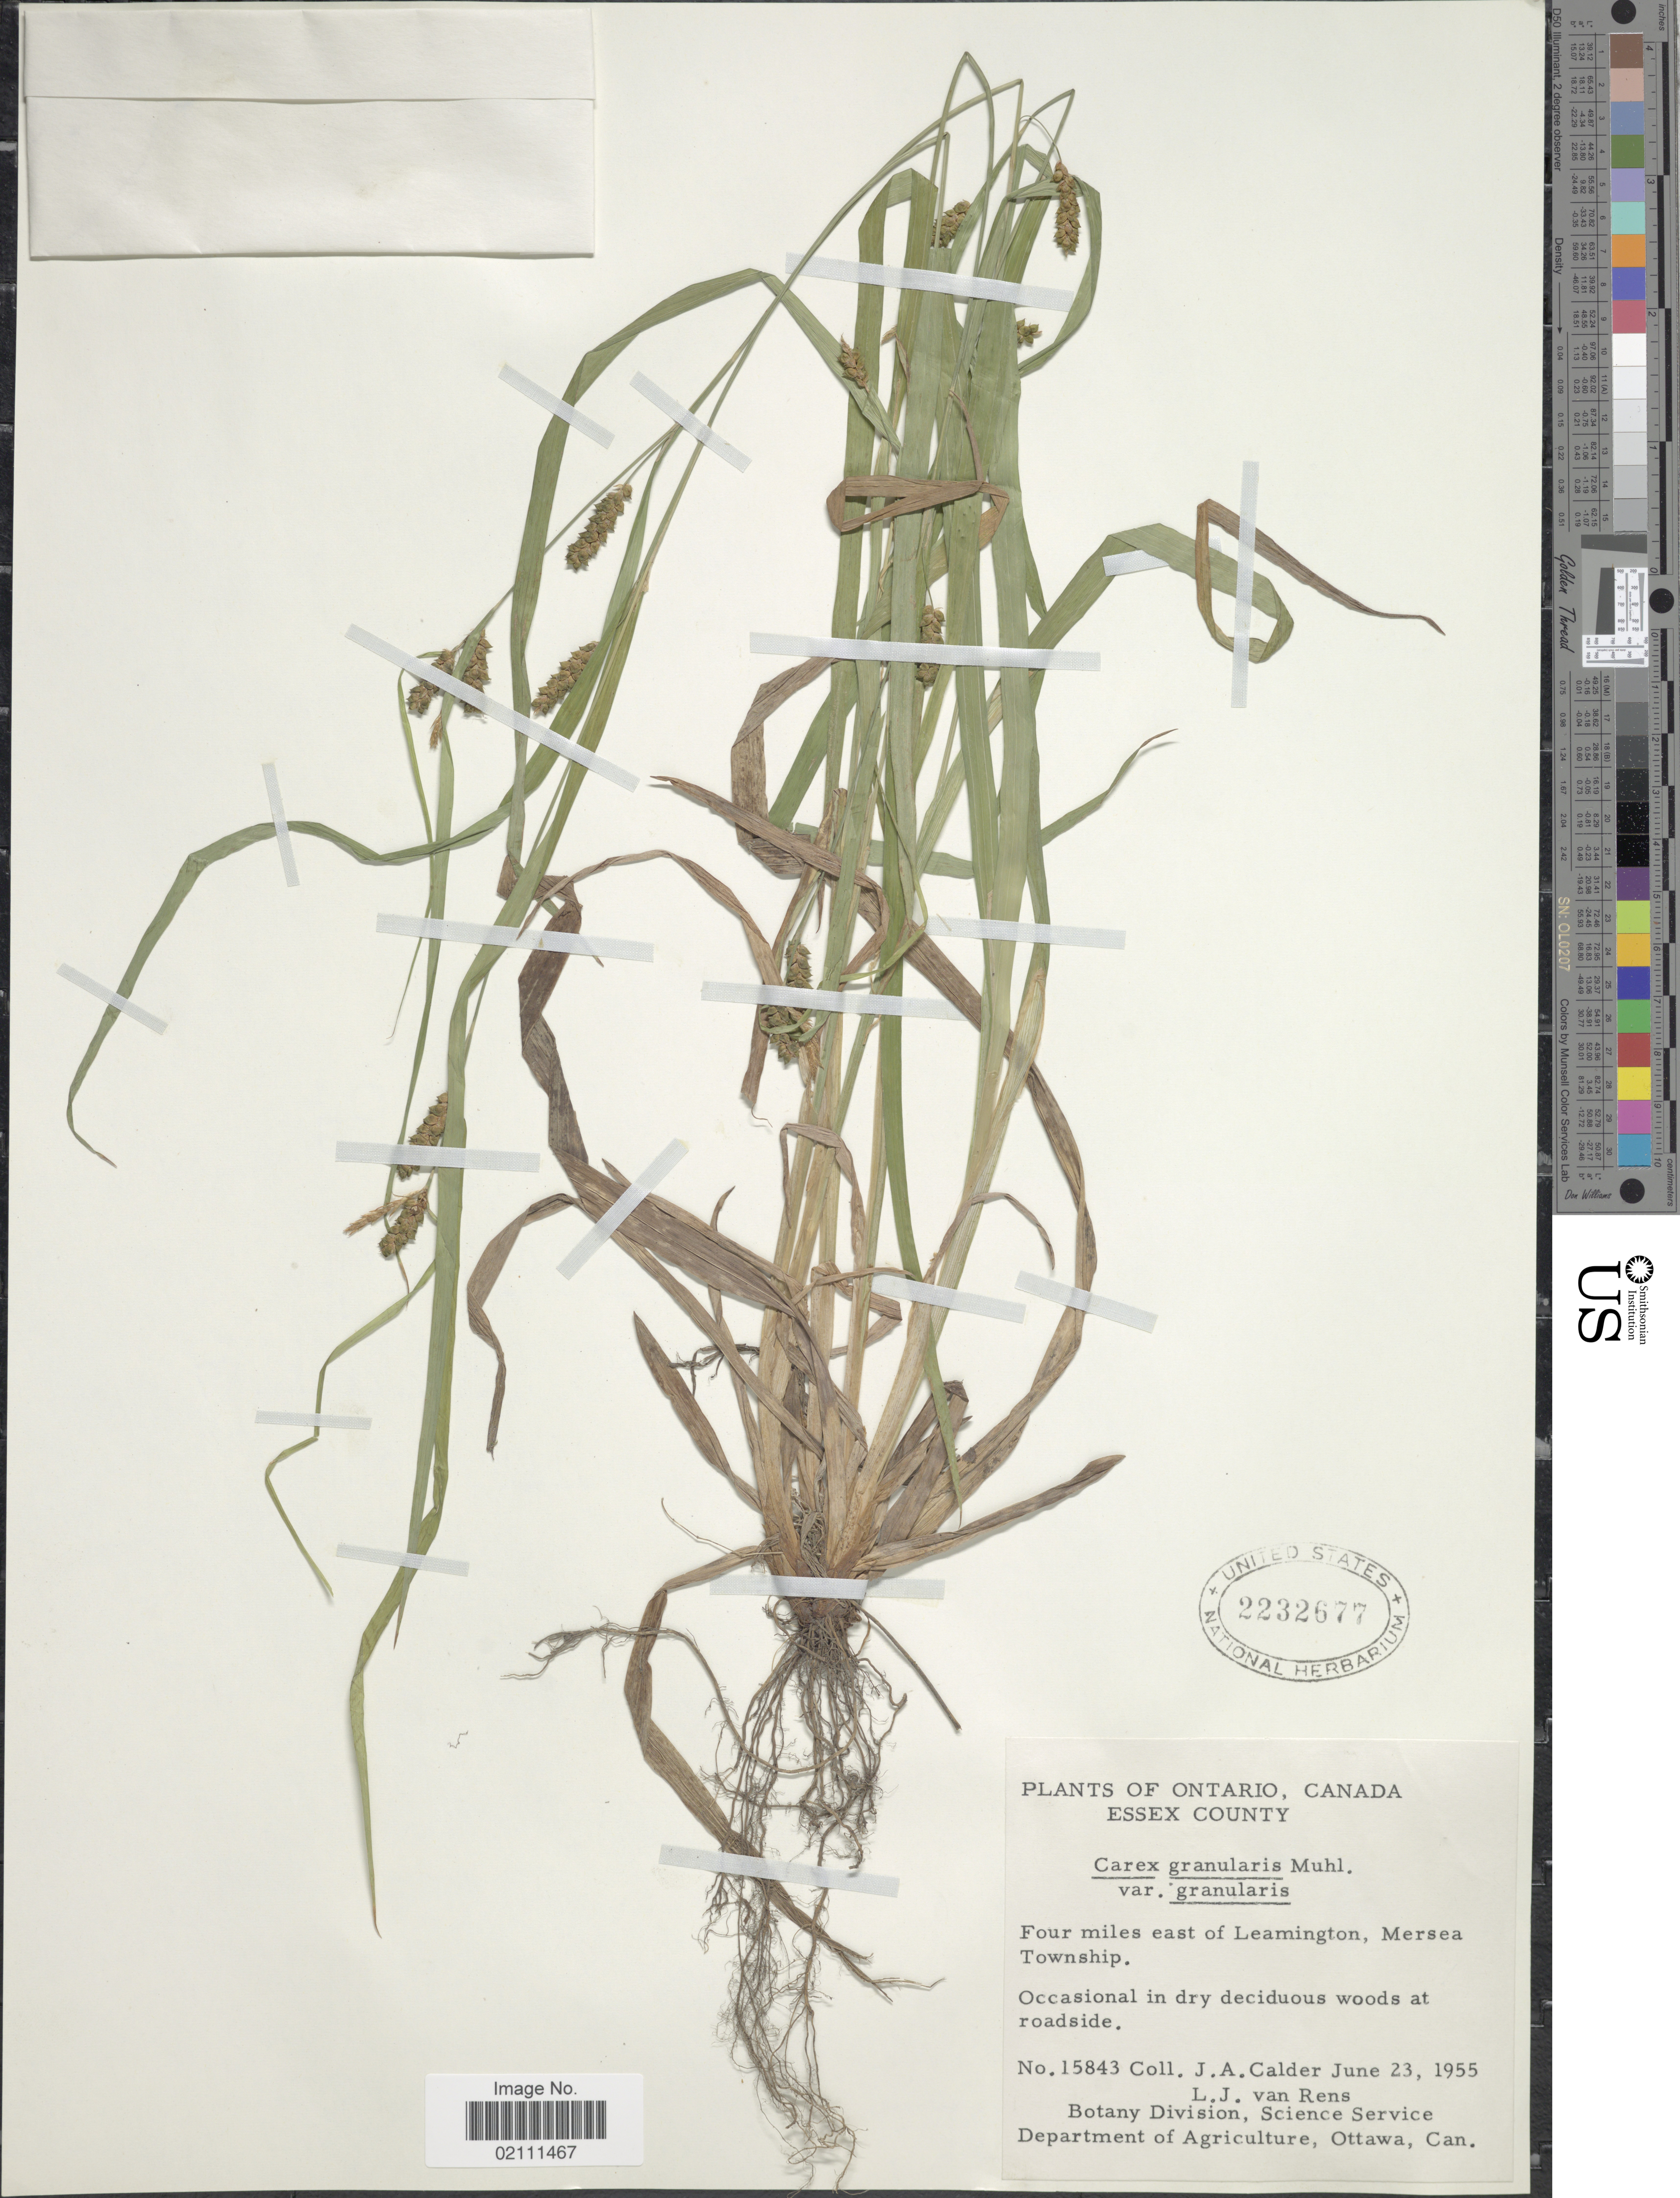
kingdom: Plantae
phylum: Tracheophyta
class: Liliopsida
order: Poales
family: Cyperaceae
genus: Carex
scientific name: Carex granularis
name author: Muhl. ex Willd.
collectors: J. A. Calder & L. Van Rens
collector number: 15843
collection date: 1955-06-23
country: Canada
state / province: Ontario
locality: Essex County, four miles east of Leamington, Mersea Township, occasional in dry woods at roadside.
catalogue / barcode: US 2232677